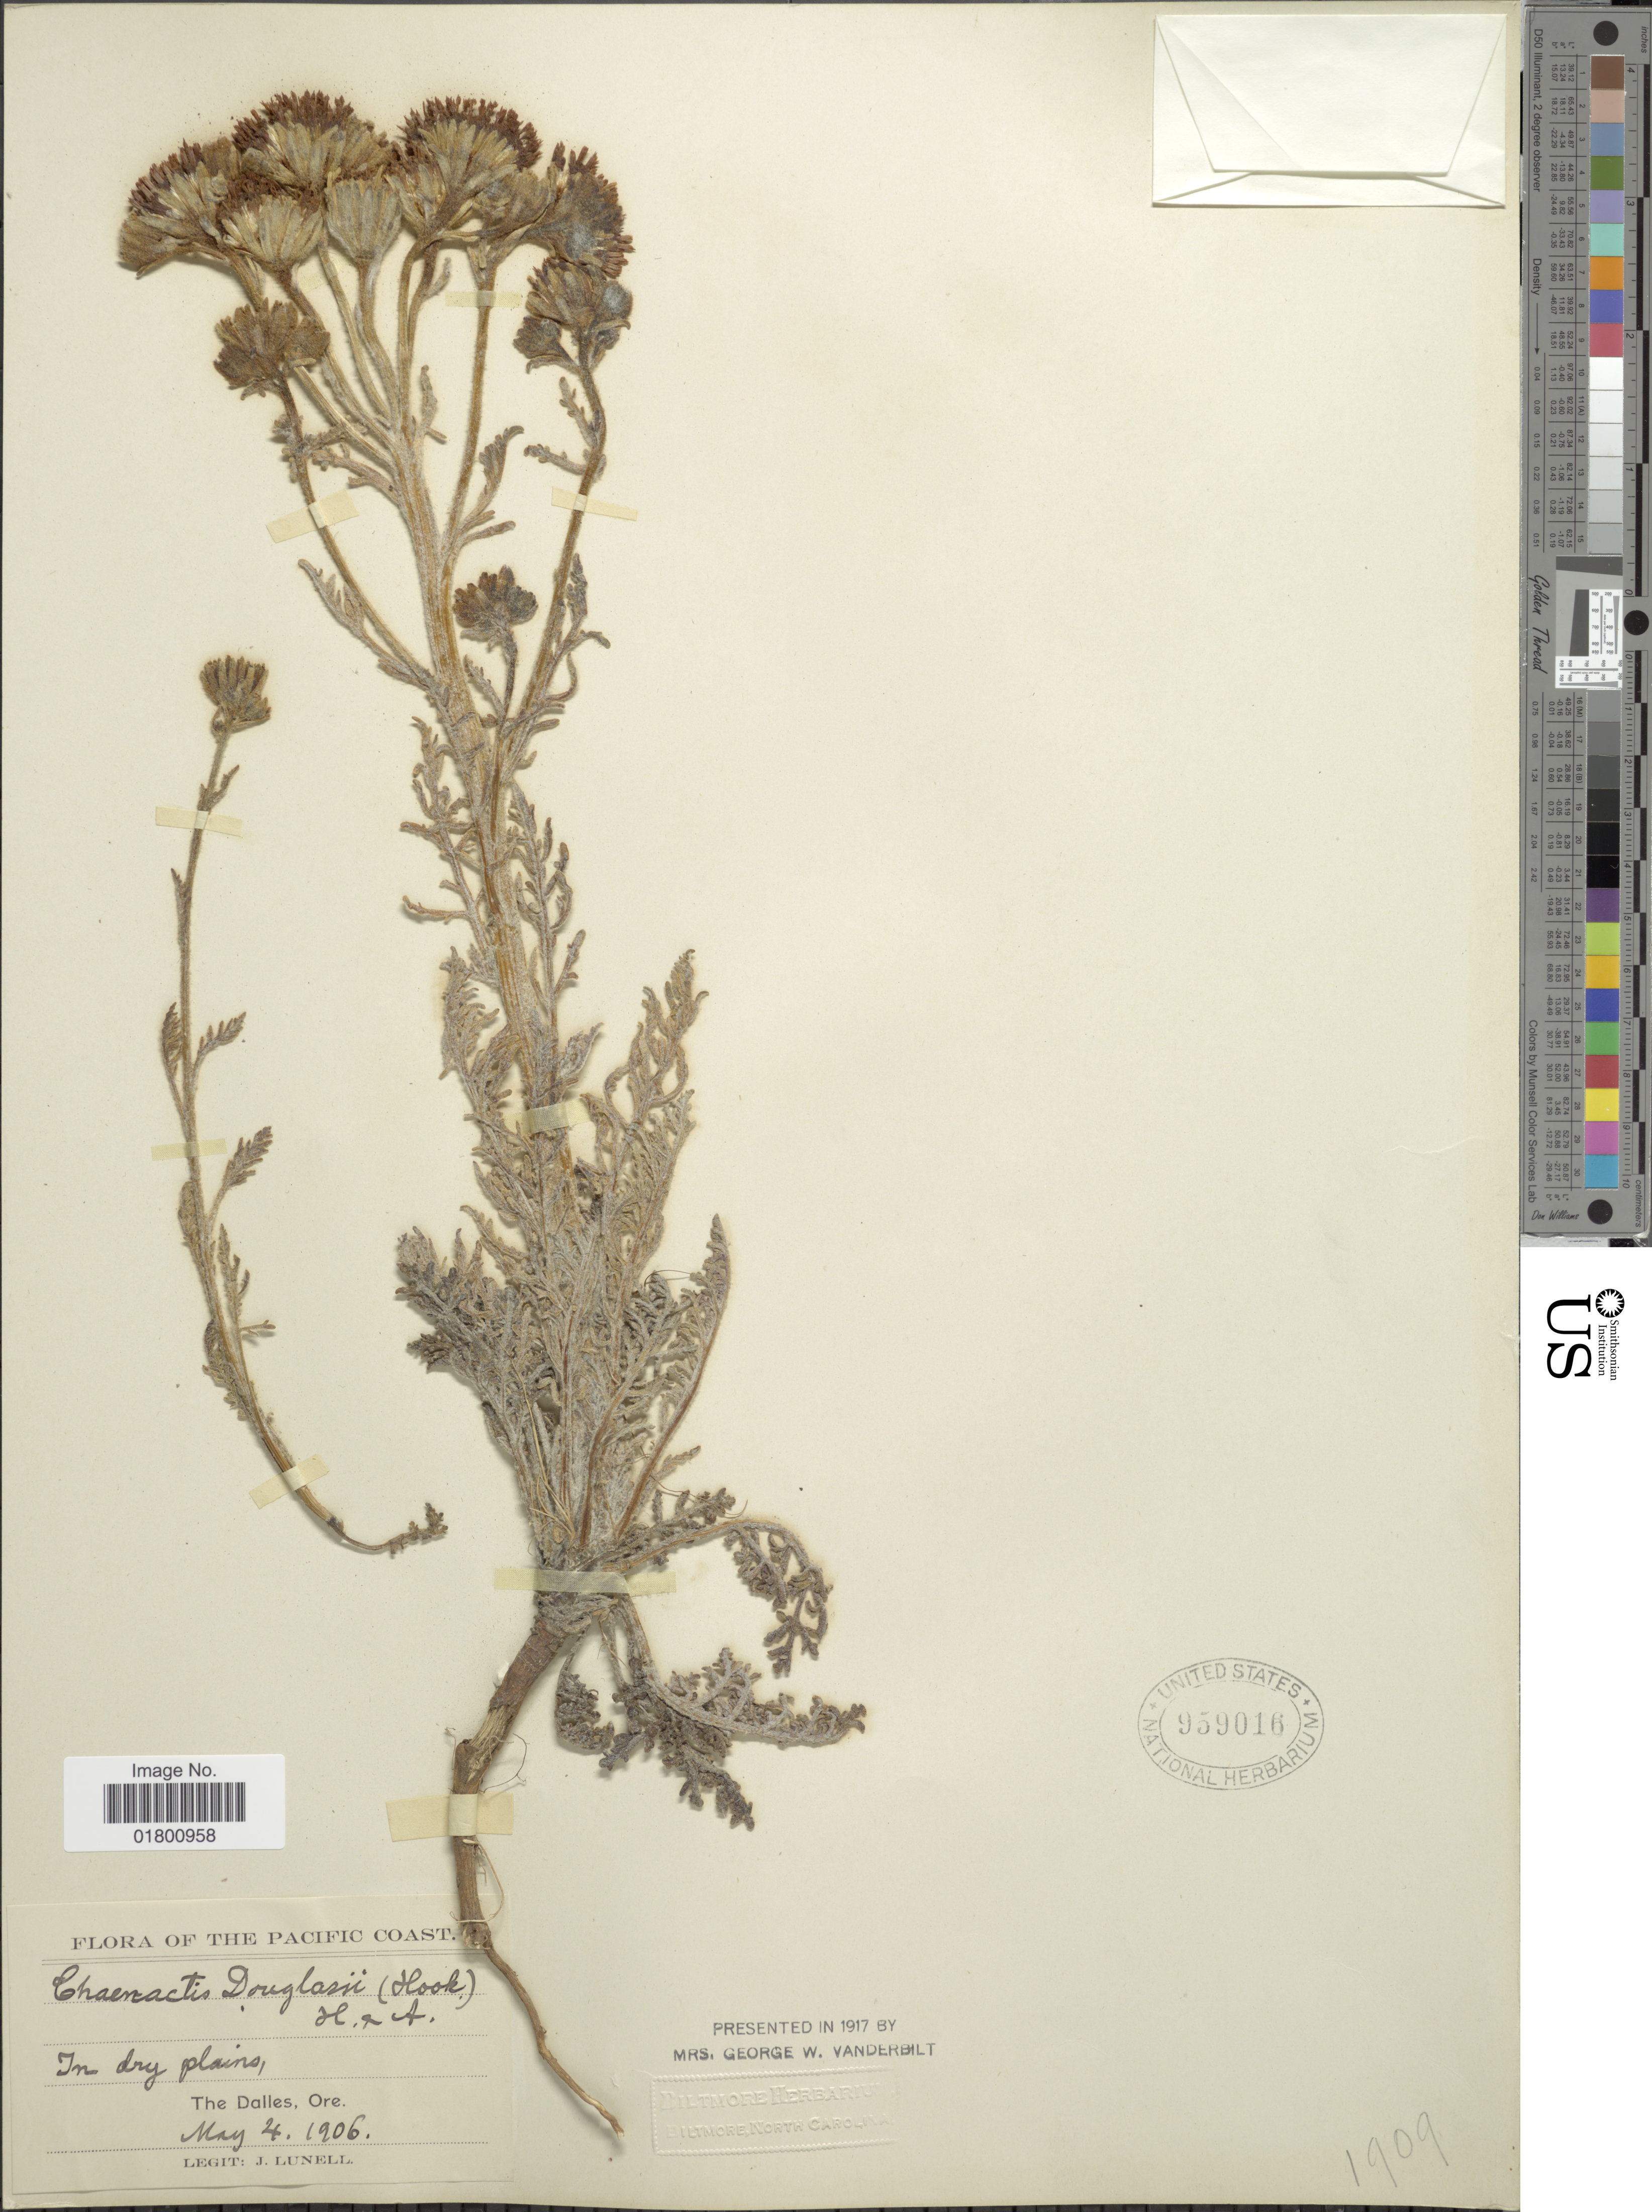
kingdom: Plantae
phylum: Tracheophyta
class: Magnoliopsida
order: Asterales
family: Asteraceae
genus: Chaenactis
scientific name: Chaenactis douglasii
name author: Hook. & Arn.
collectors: J. Lunell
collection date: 1906-05-04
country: United States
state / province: Oregon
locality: Pacific Coast, In dry plains, The Dalles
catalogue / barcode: US 959016